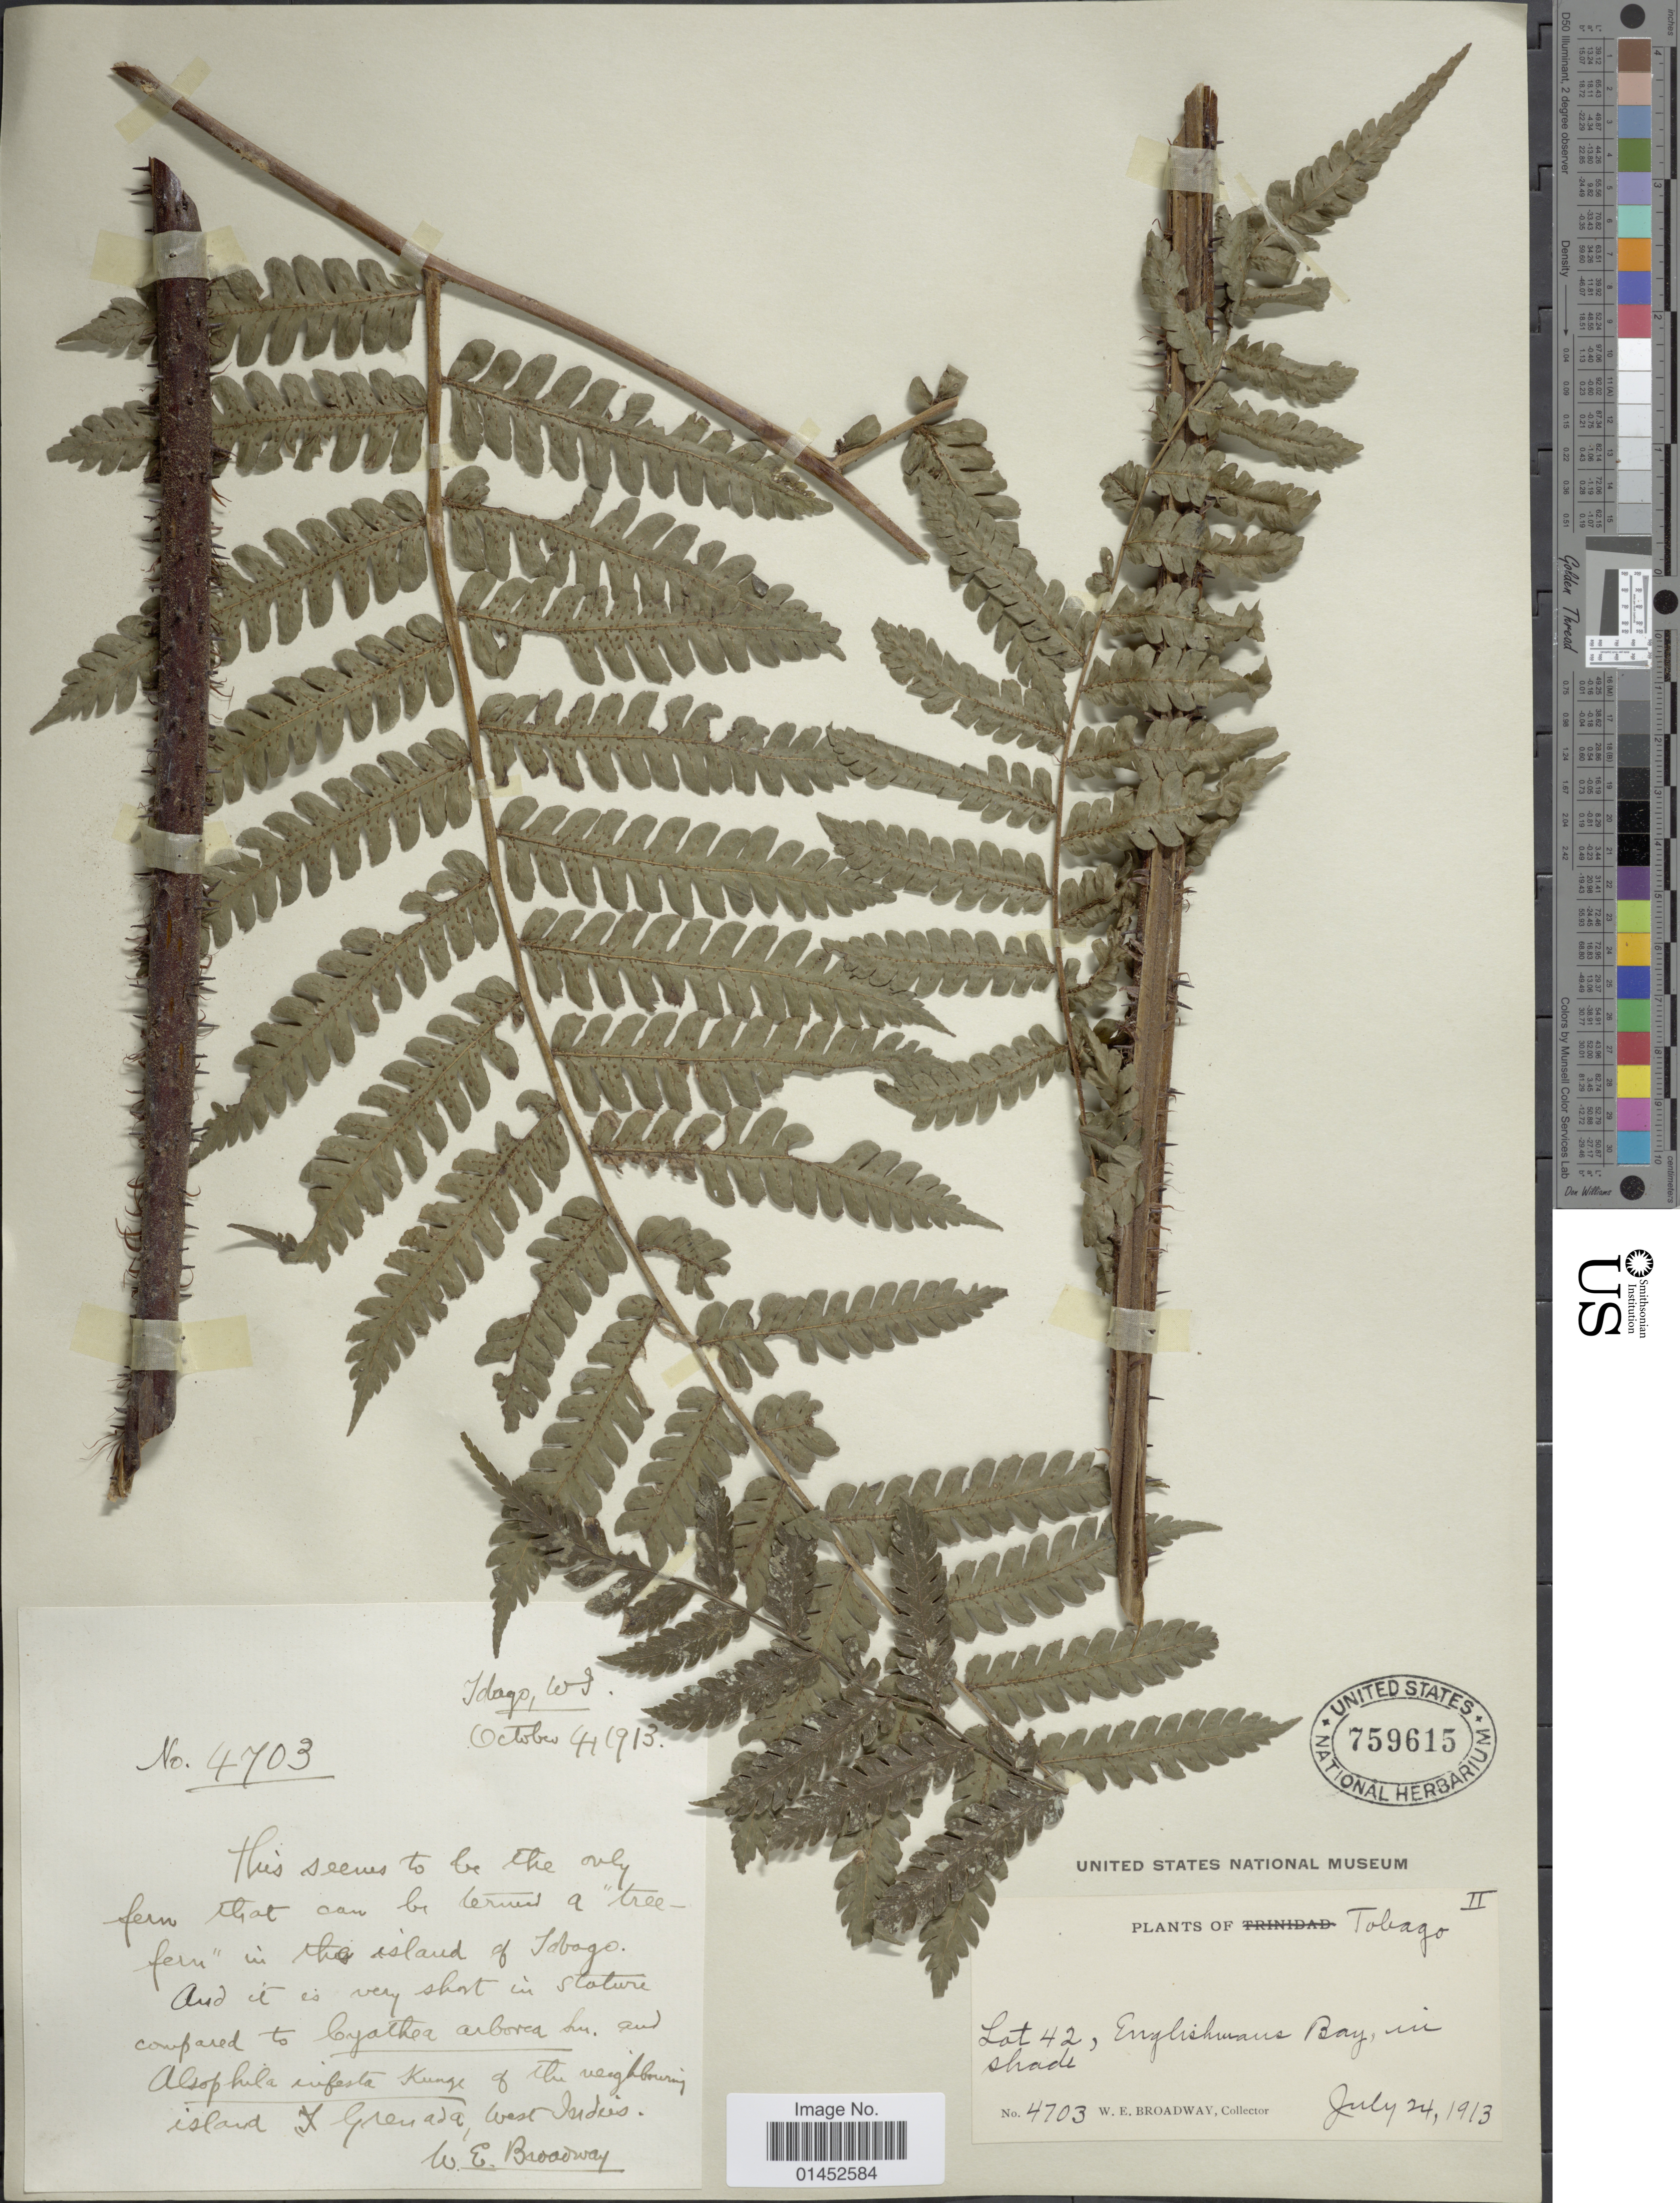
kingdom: Plantae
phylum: Tracheophyta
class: Polypodiopsida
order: Cyatheales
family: Cyatheaceae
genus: Cyathea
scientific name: Cyathea pungens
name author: (Willd.) Domin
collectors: W. E. Broadway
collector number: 4703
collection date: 1913-07-24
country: Trinidad and Tobago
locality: Of the Neighbouring island & Tobago, Grenada, West Indies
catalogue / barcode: US 759615